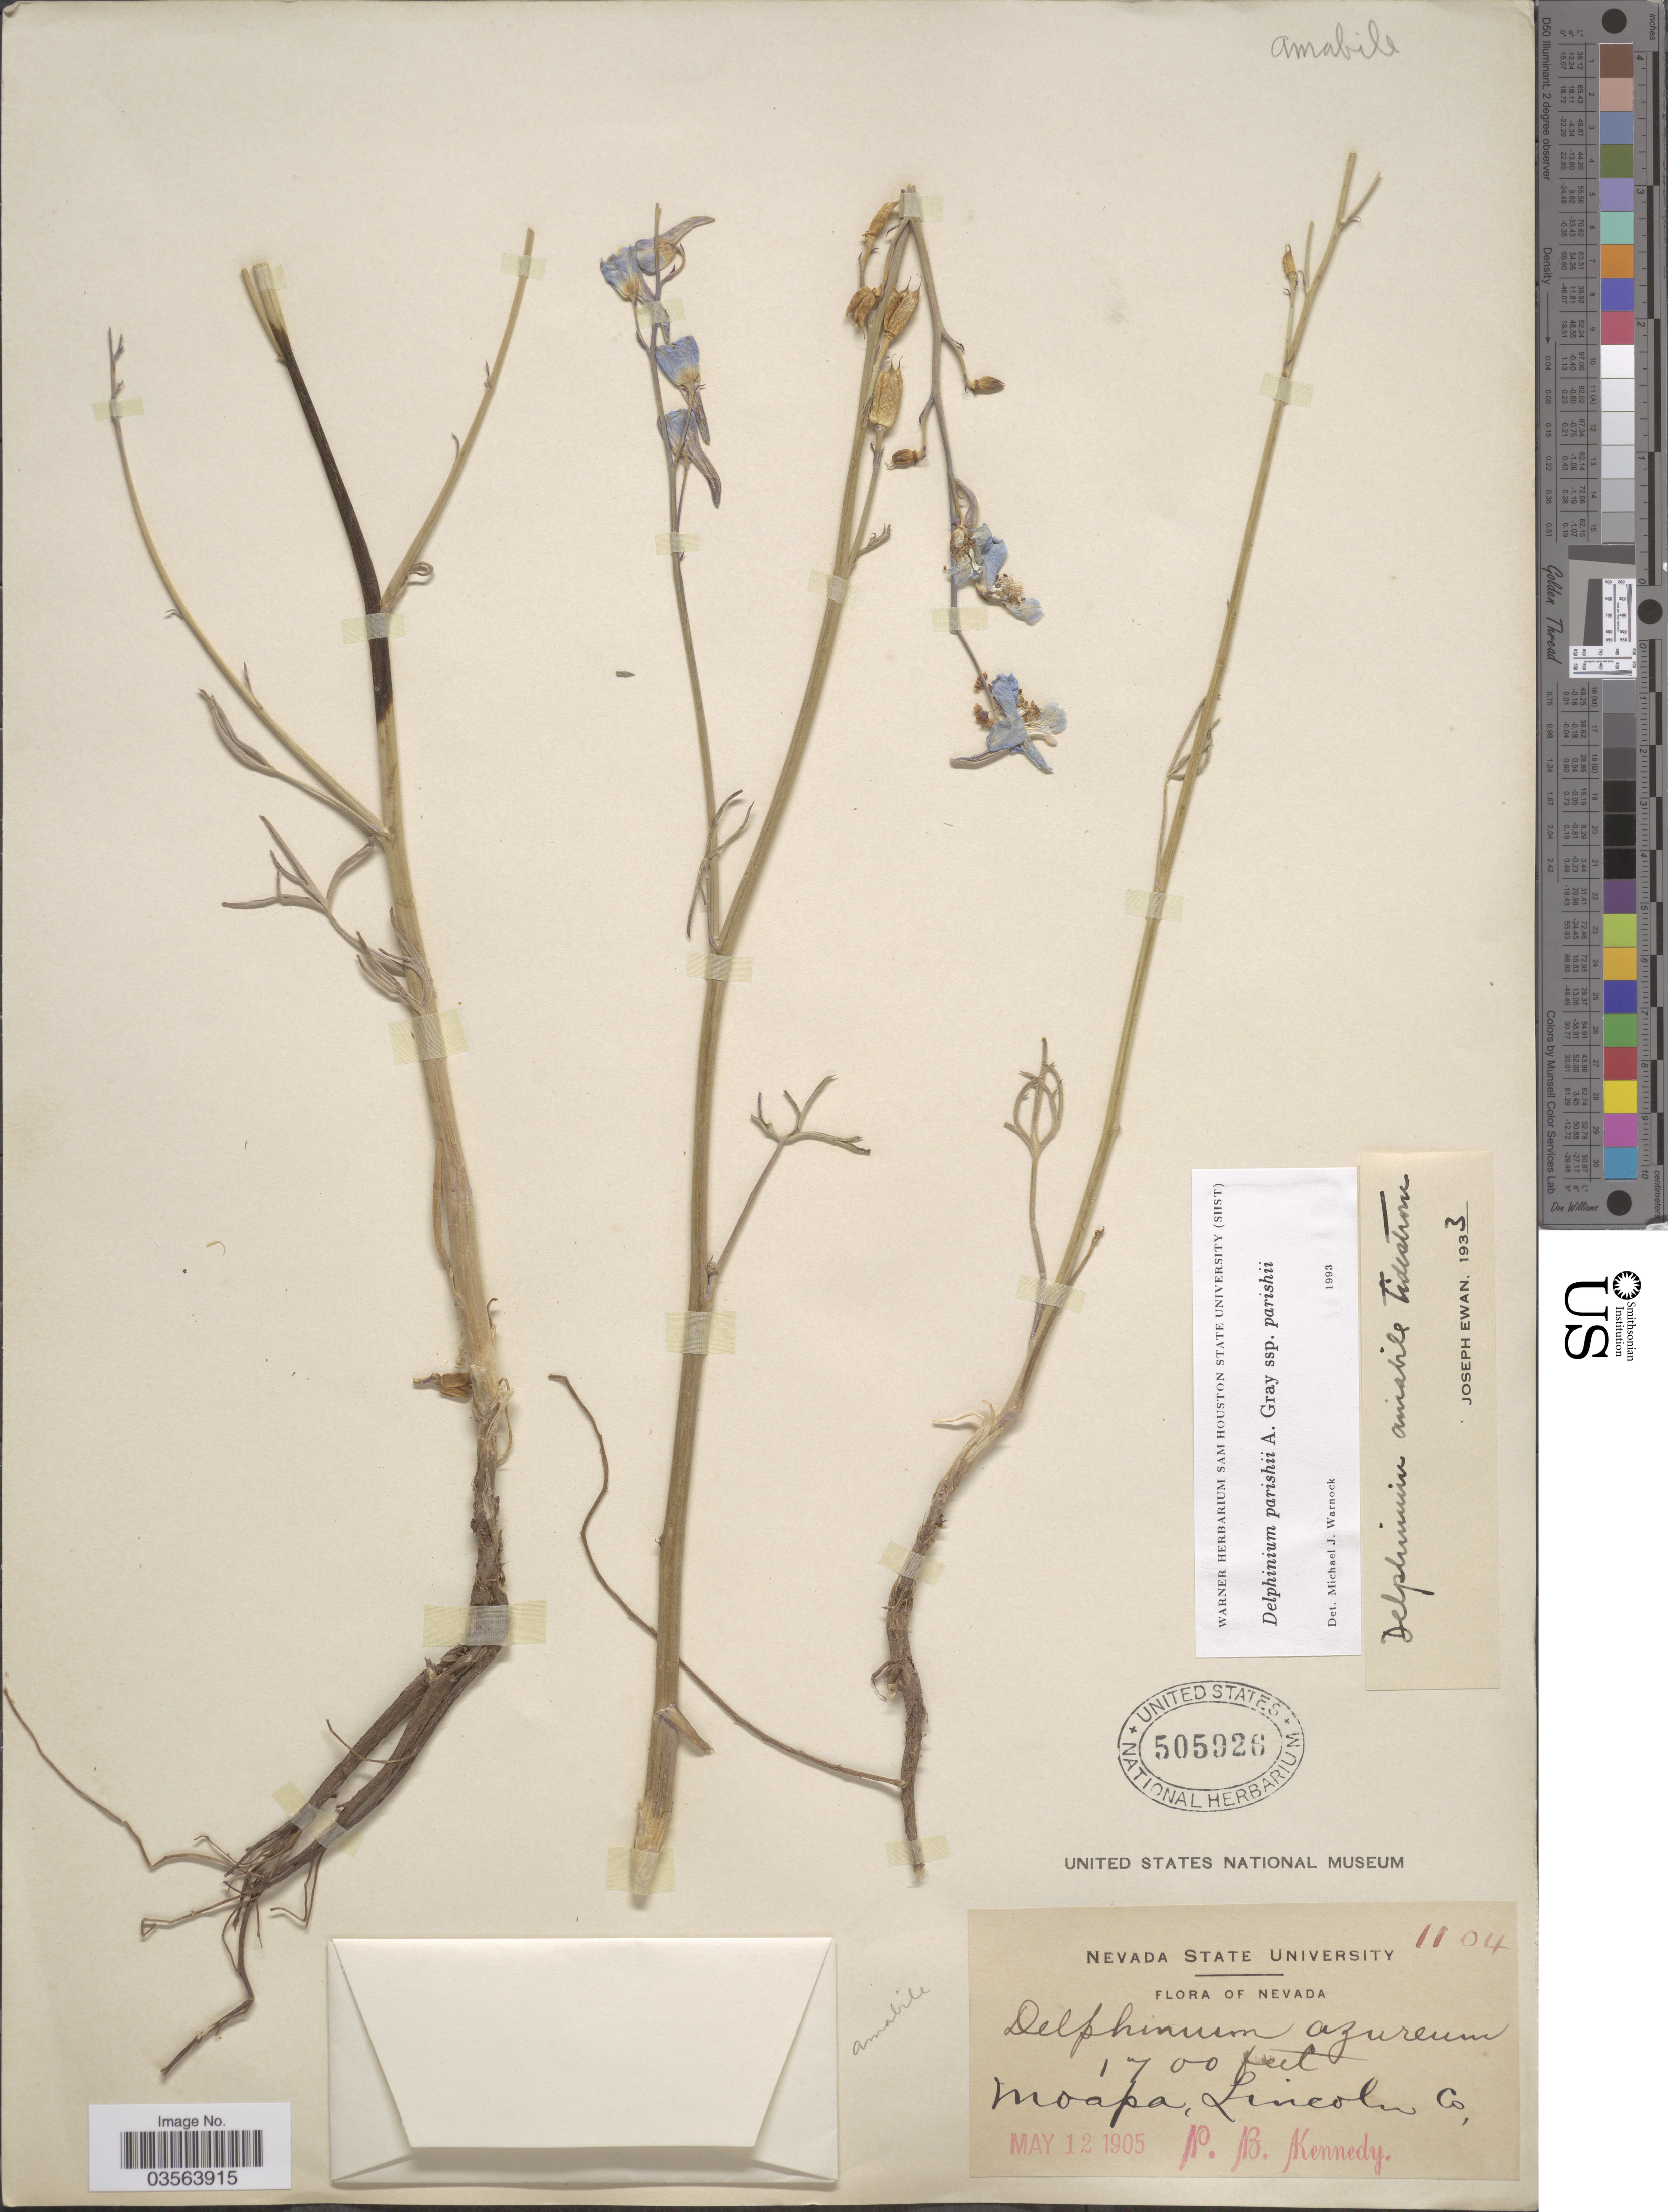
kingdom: Plantae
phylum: Tracheophyta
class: Magnoliopsida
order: Ranunculales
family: Ranunculaceae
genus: Delphinium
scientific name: Delphinium parishii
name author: A. Gray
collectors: P. B. Kennedy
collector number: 1104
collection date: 1905-05-12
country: United States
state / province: Nevada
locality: Moapa, Lincoln Co.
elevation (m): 518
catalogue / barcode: US 505926